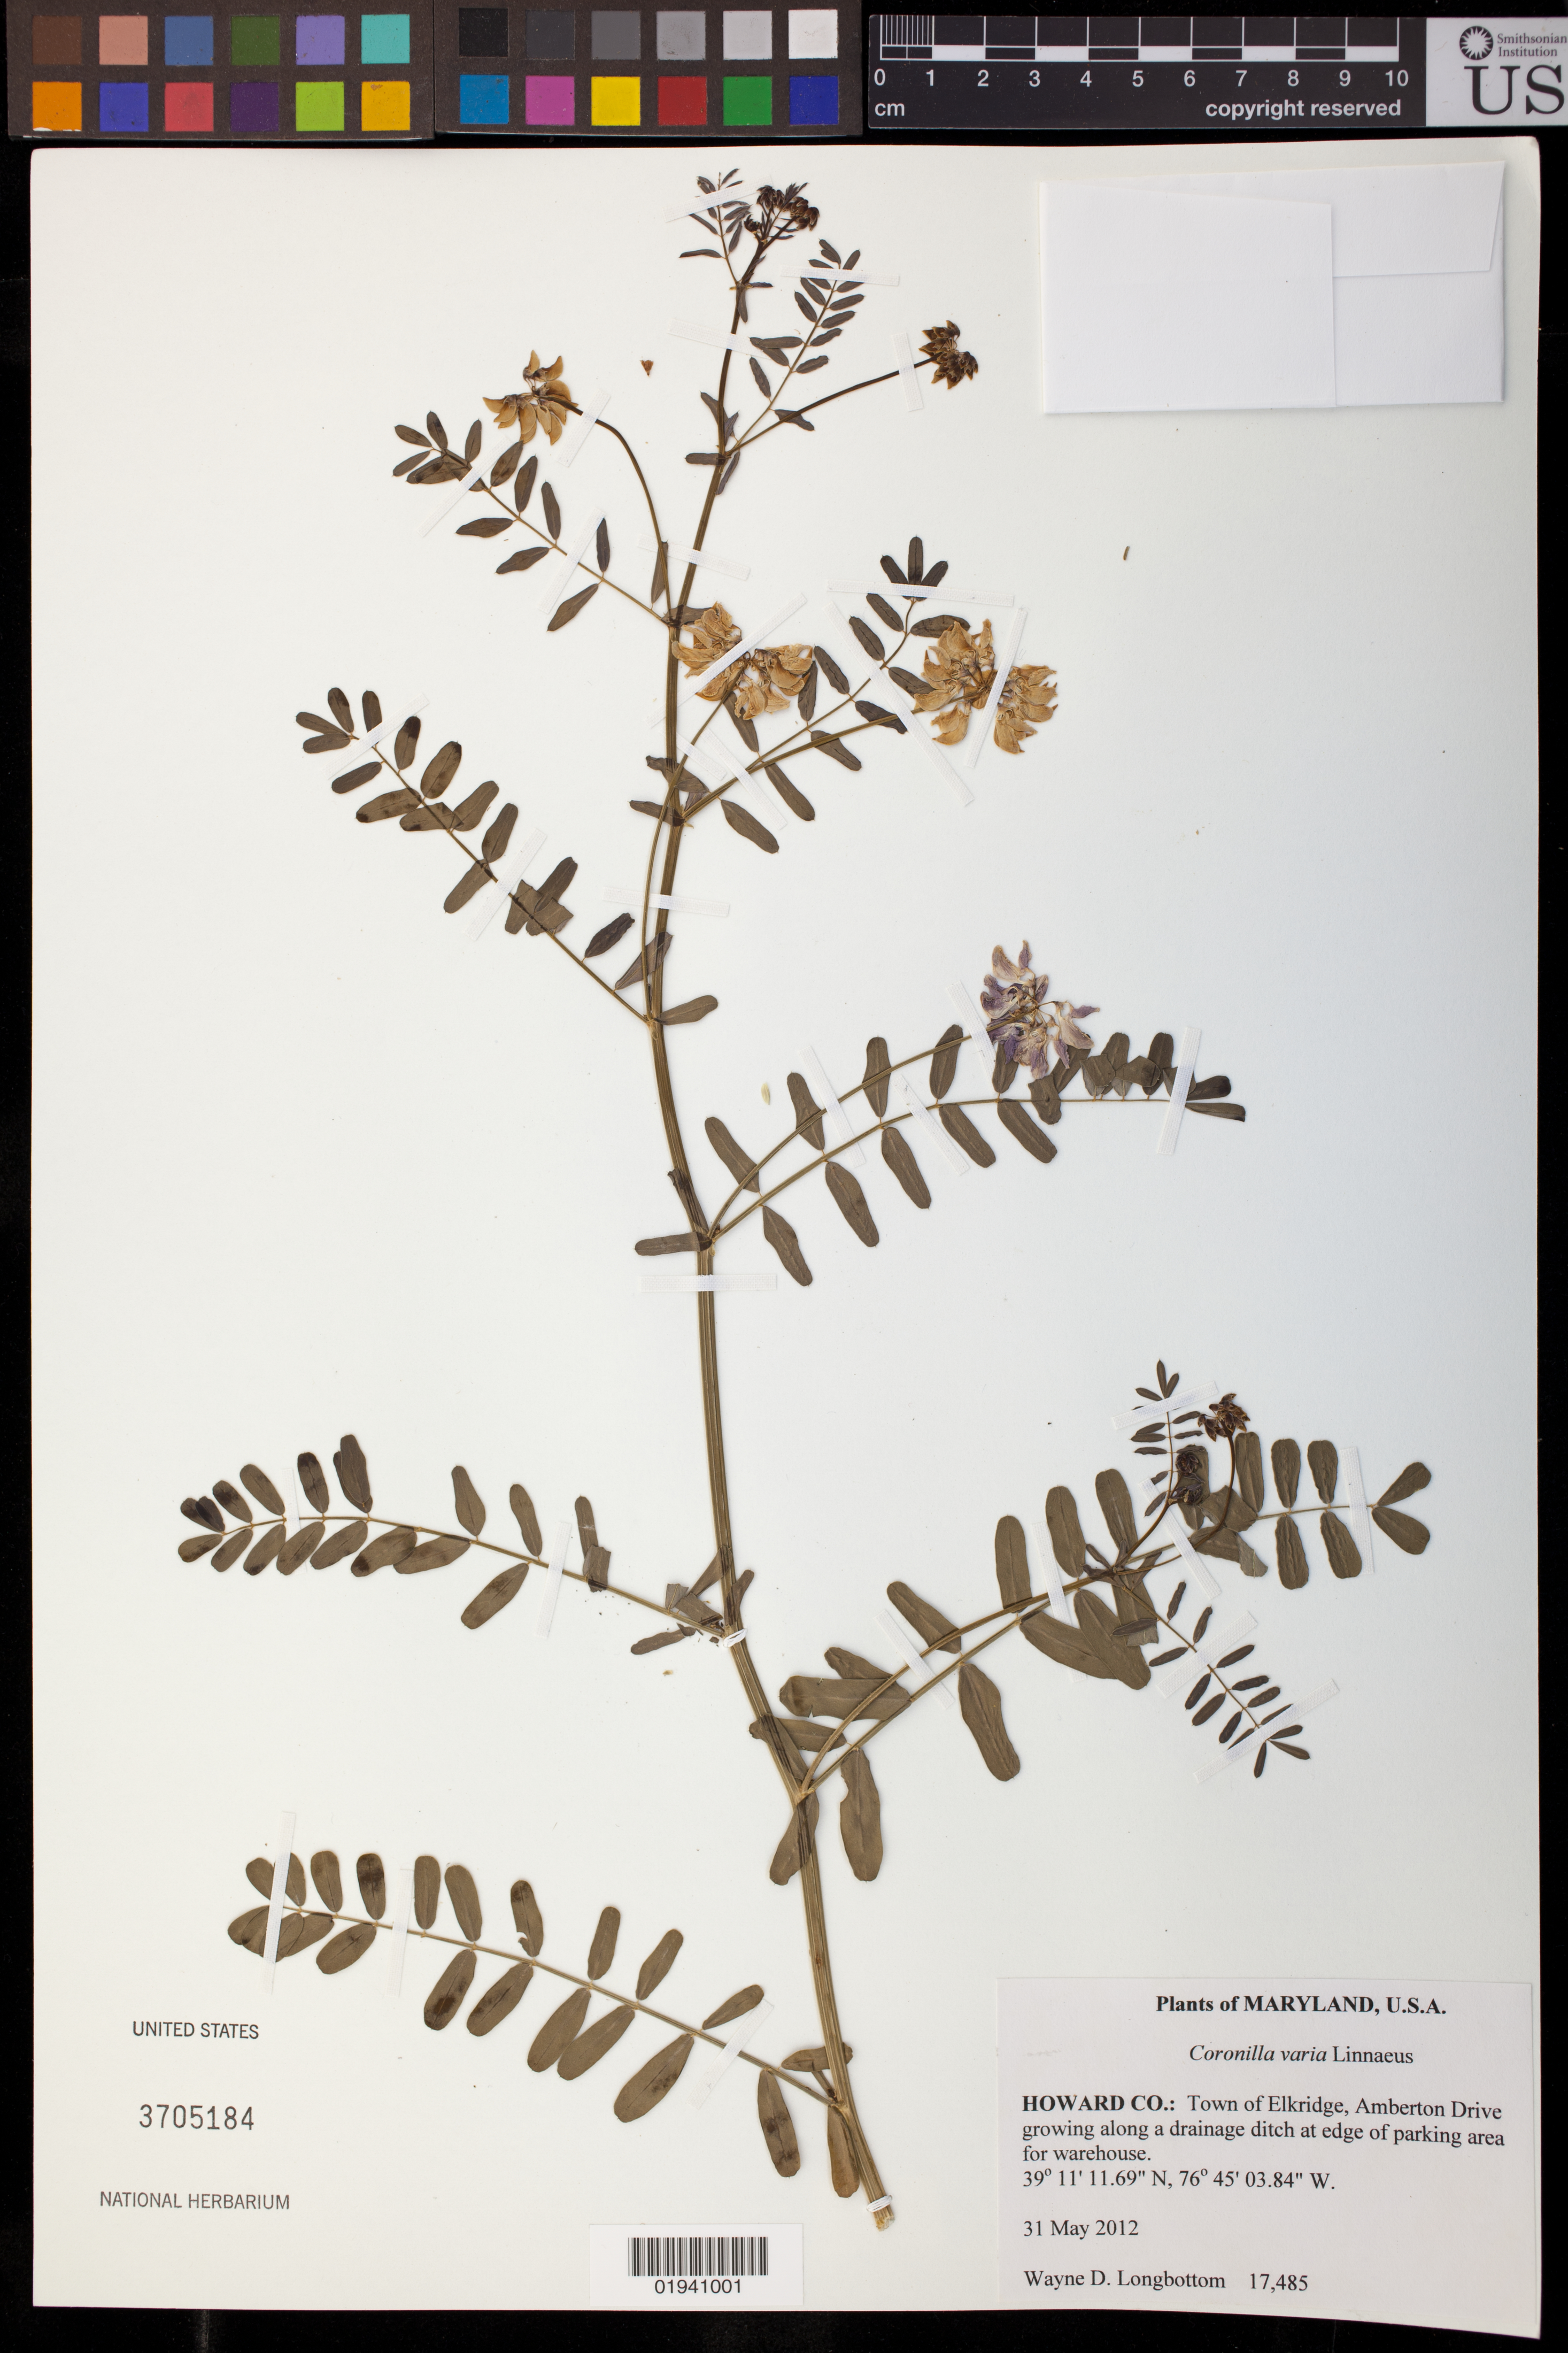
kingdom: Plantae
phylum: Tracheophyta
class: Magnoliopsida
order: Fabales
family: Fabaceae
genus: Coronilla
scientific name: Coronilla varia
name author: L.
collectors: W. D. Longbottom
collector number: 17485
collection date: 2012-05-31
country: United States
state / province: Maryland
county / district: Howard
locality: Town of Elkridge, Amberton Drive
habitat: growing along a drainage ditch at edge of parking area for warehouse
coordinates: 39 09 20.85 N, 76 47 20.13 W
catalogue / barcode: US 3705184